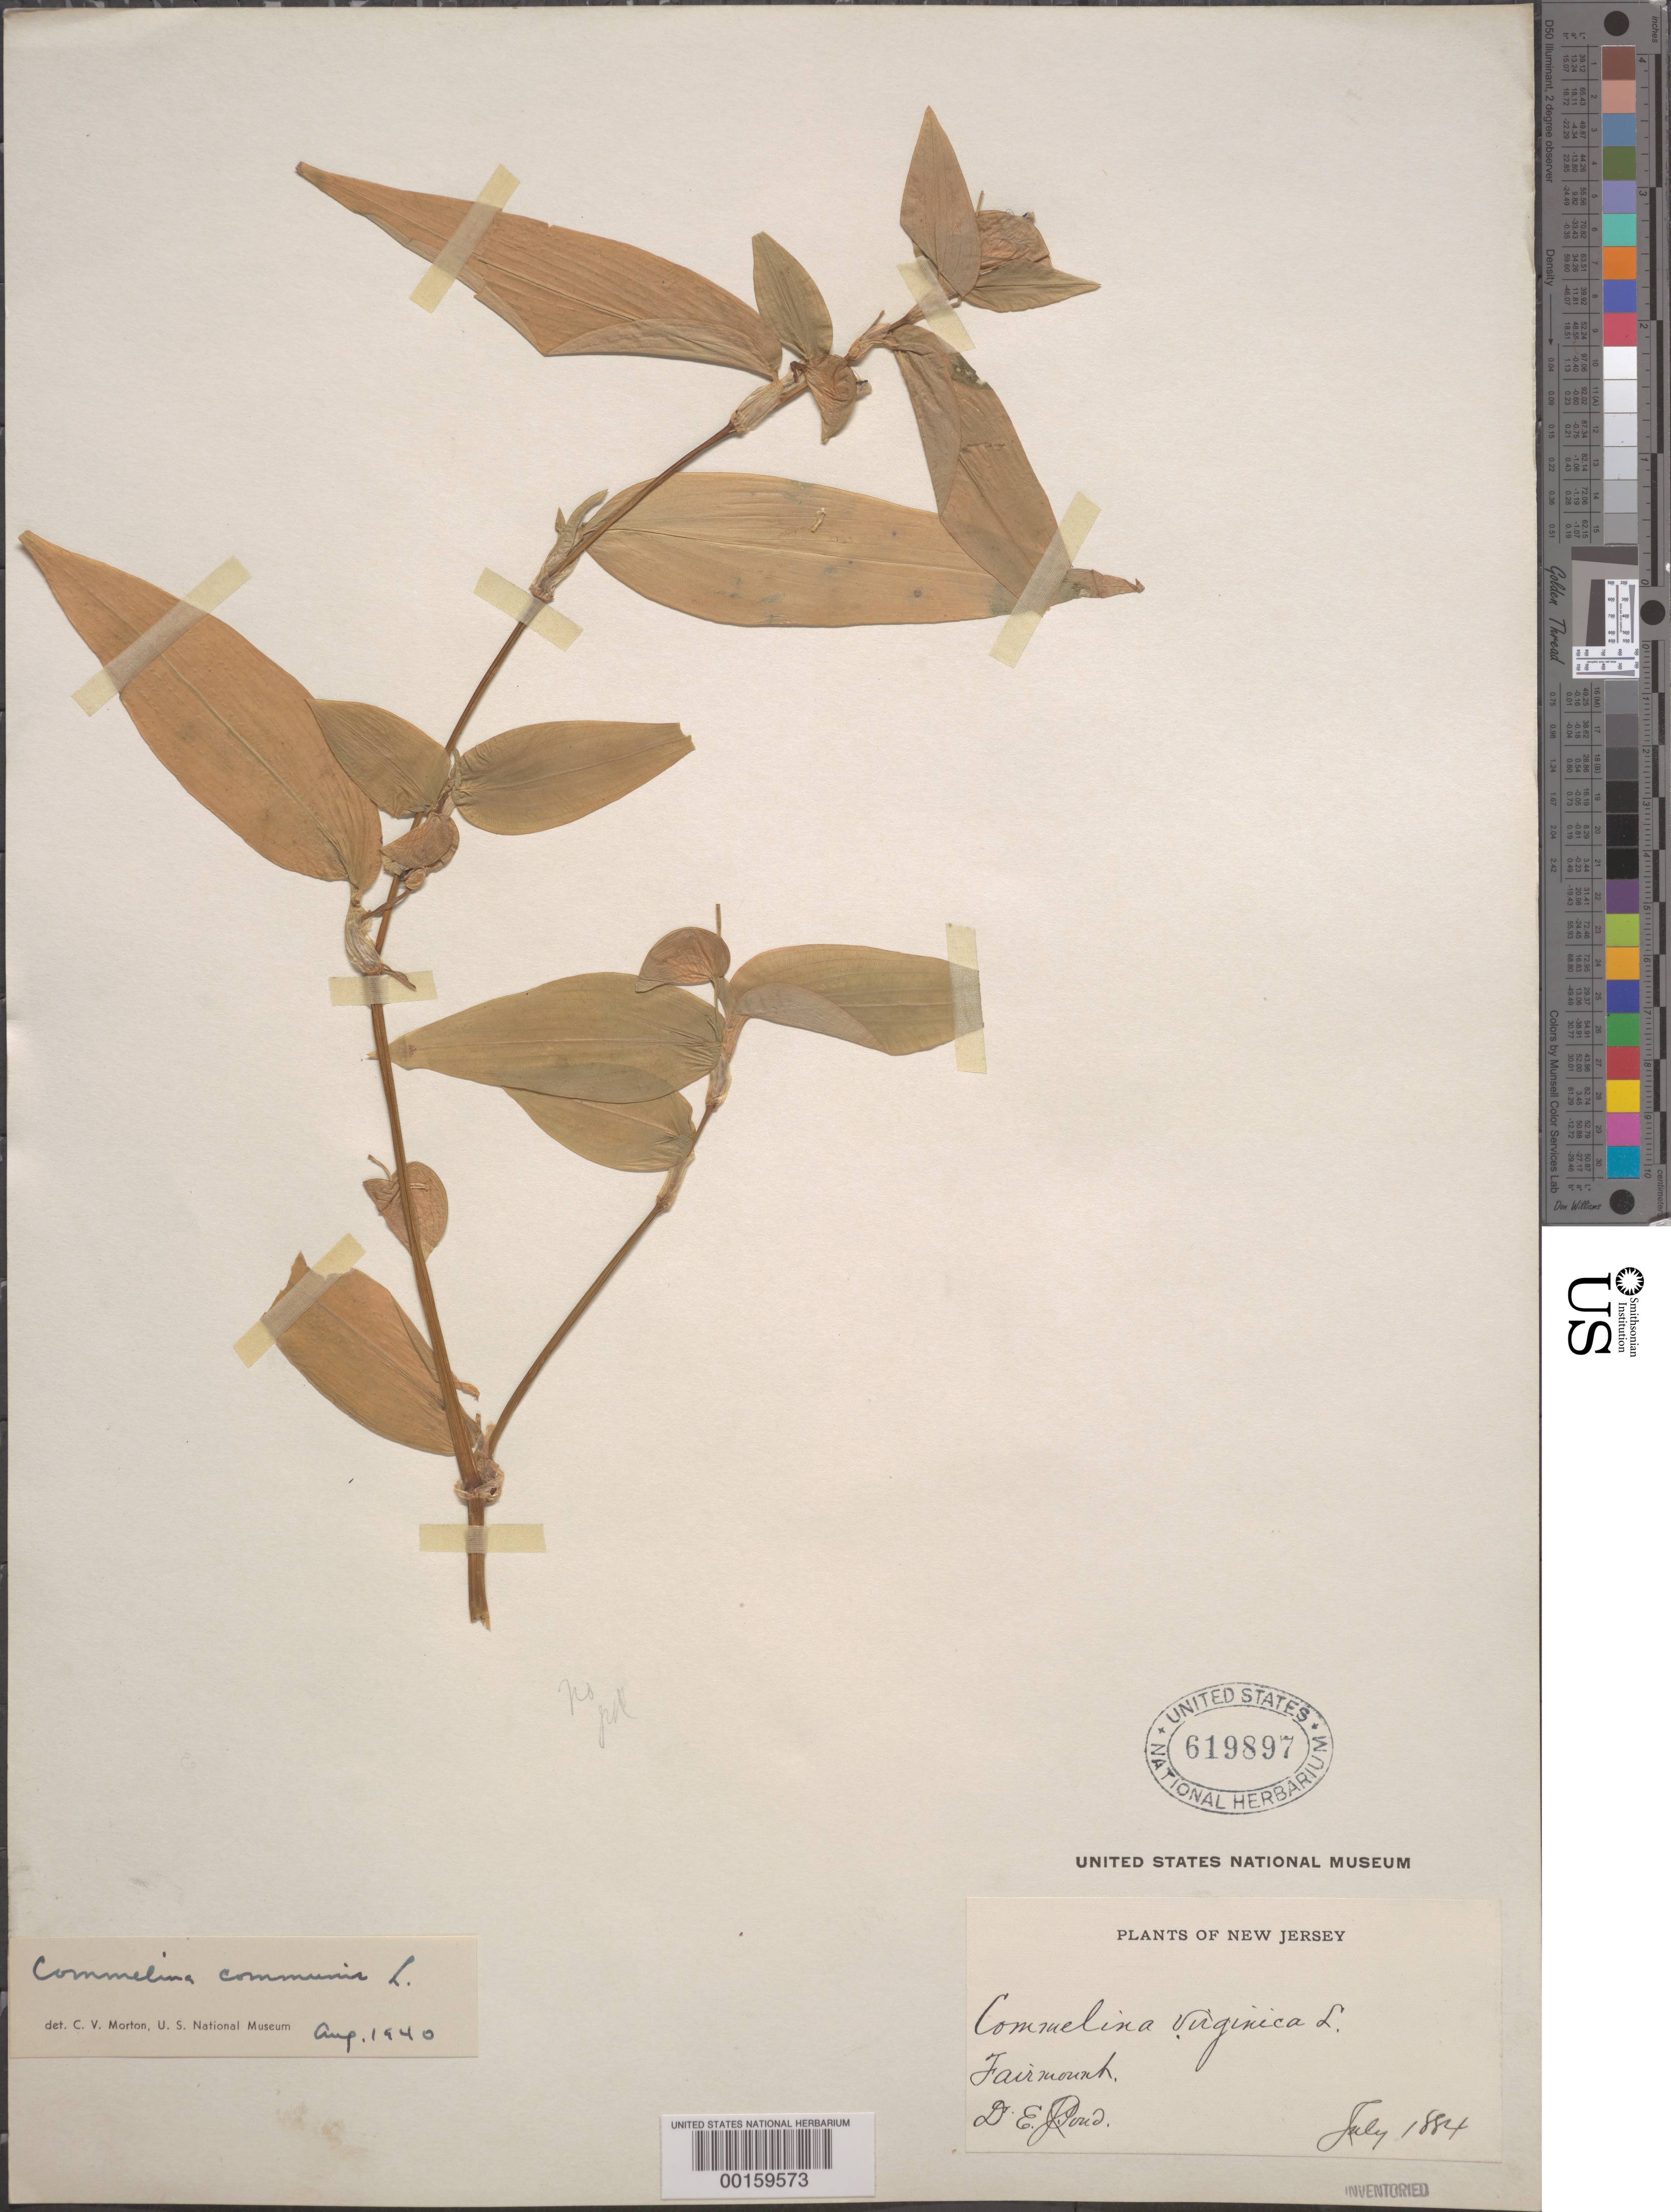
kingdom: Plantae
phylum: Tracheophyta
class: Liliopsida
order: Commelinales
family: Commelinaceae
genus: Commelina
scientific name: Commelina communis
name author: L.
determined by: Morton, C. V.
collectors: E. Pond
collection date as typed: Jul 1884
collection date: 1884-07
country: United States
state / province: New Jersey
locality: Fairmount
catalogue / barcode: US 619897